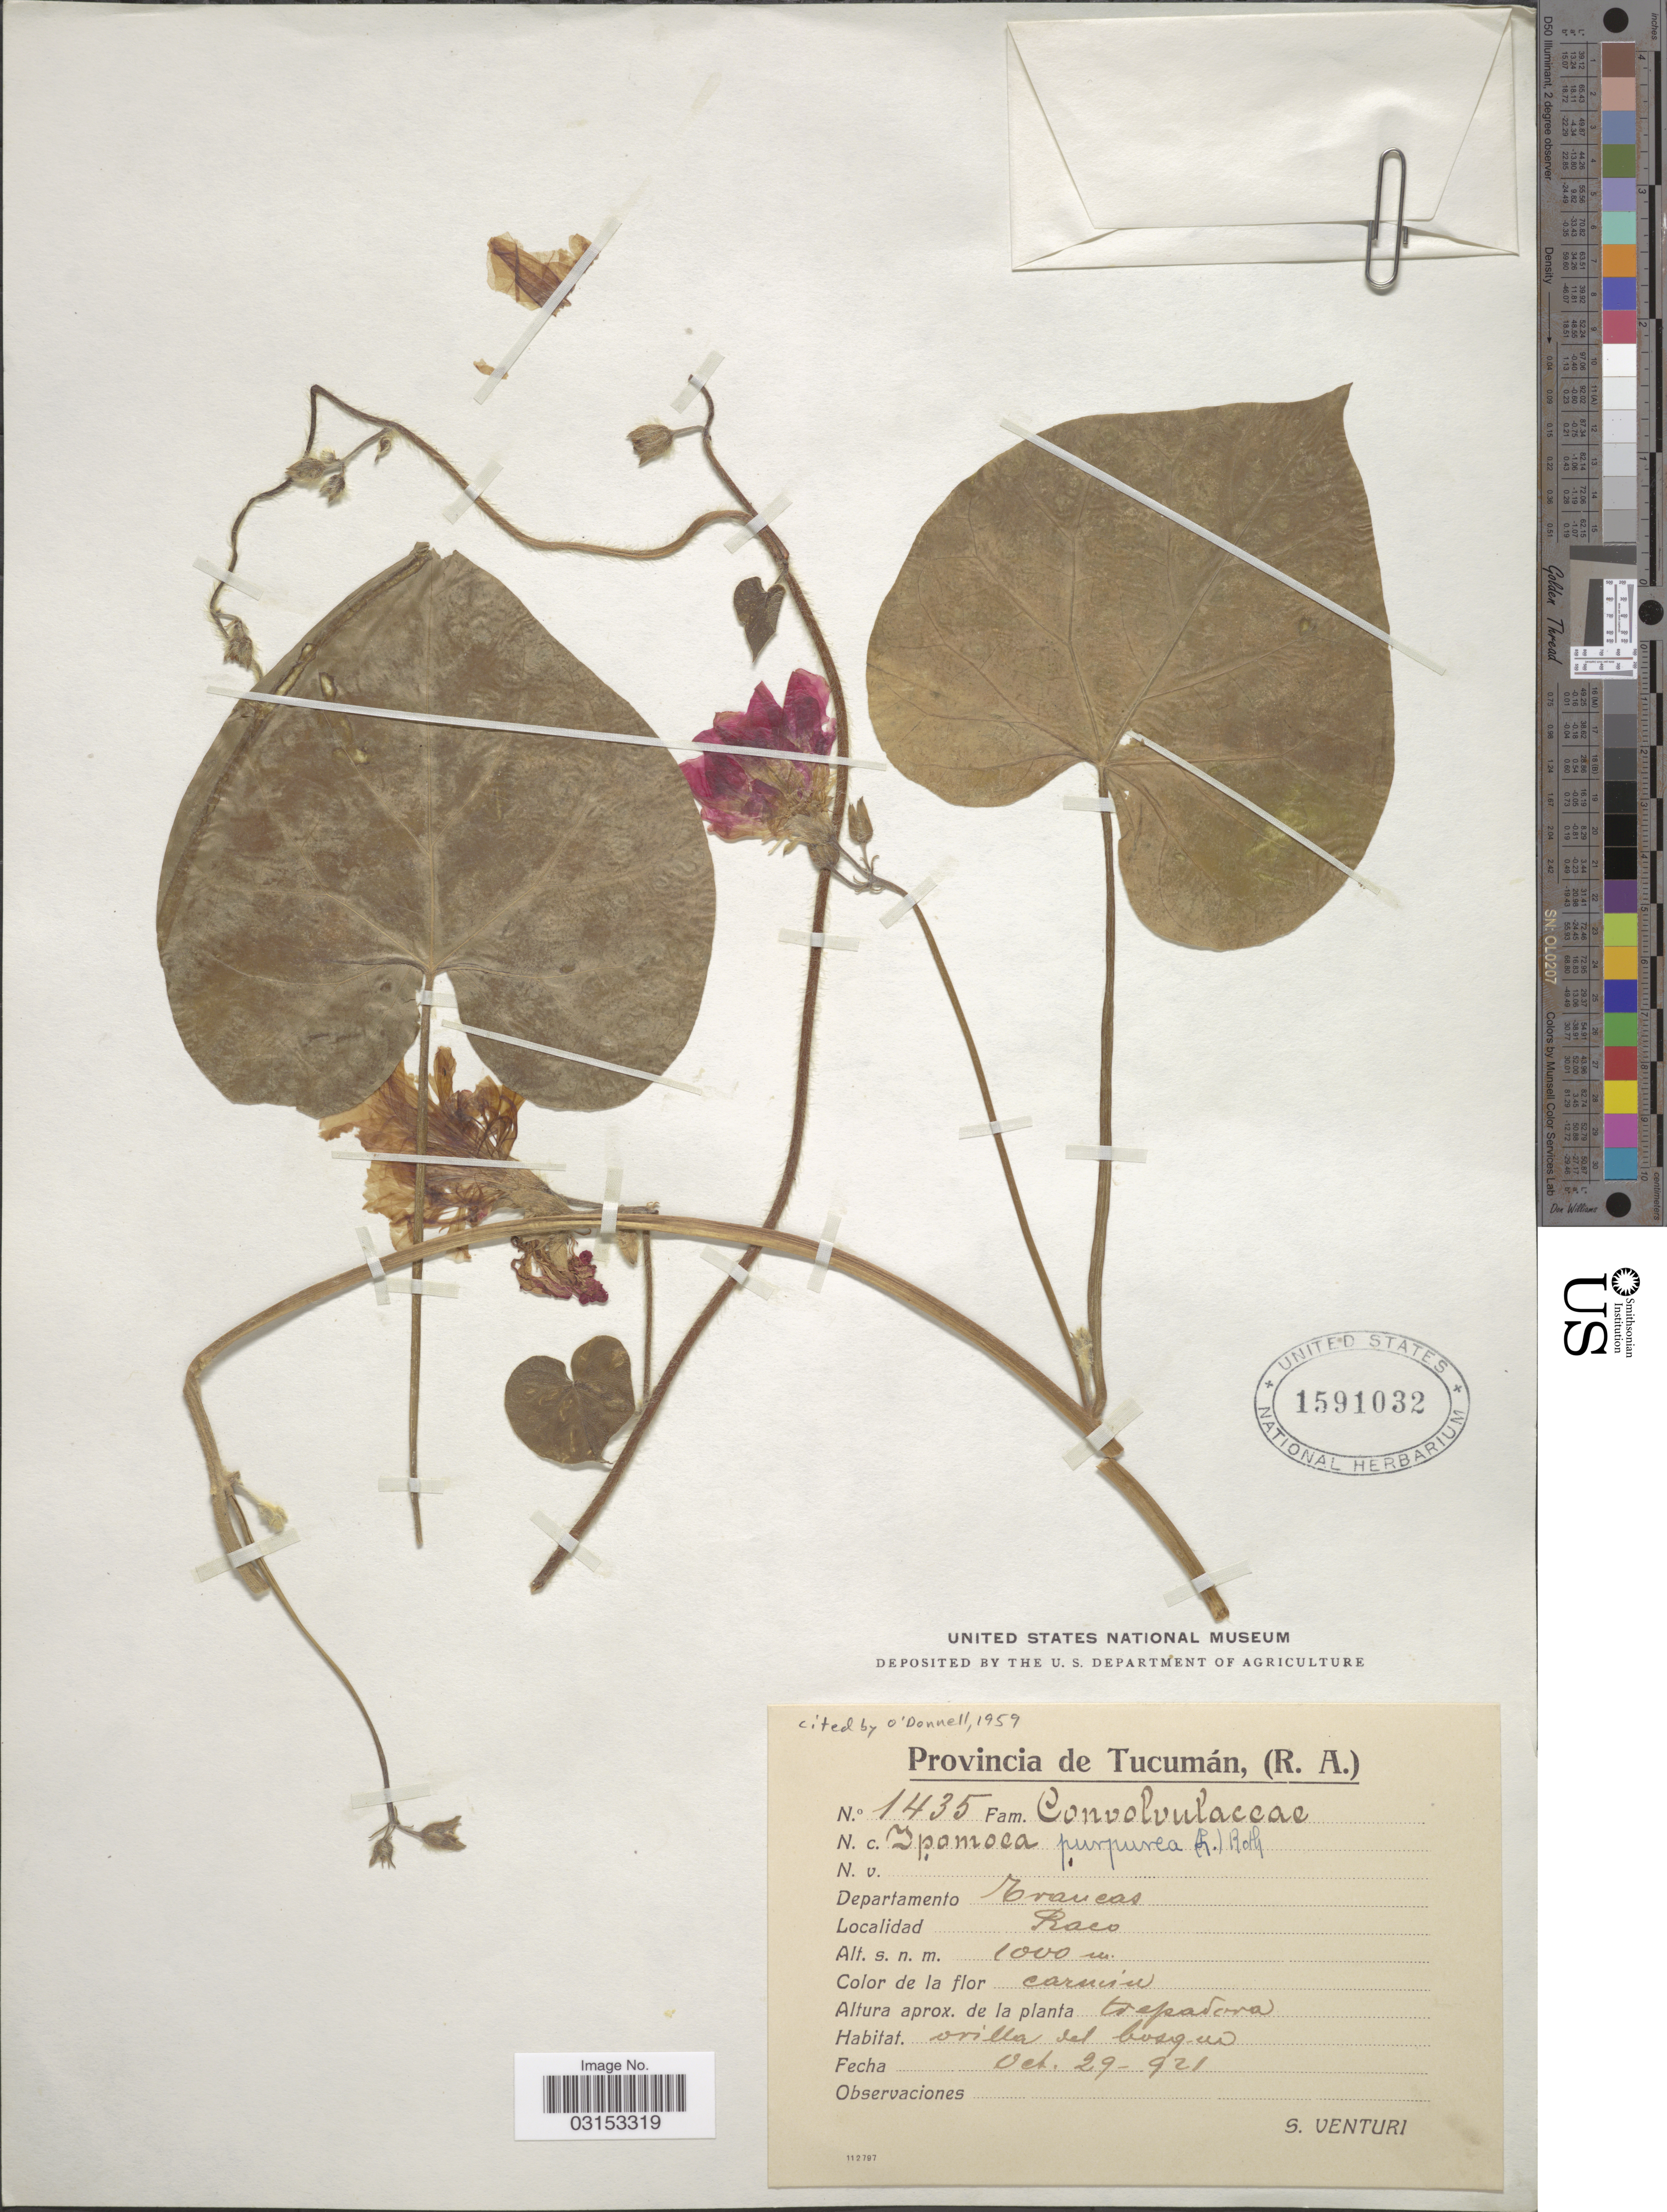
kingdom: Plantae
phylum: Tracheophyta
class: Magnoliopsida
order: Solanales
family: Convolvulaceae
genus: Ipomoea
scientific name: Ipomoea purpurea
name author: (L.) Roth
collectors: S. Venturi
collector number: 1435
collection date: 1921-10-29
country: Argentina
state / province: Tucuman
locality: Departamento Trancas. Raco.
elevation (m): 1000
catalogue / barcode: US 1591032